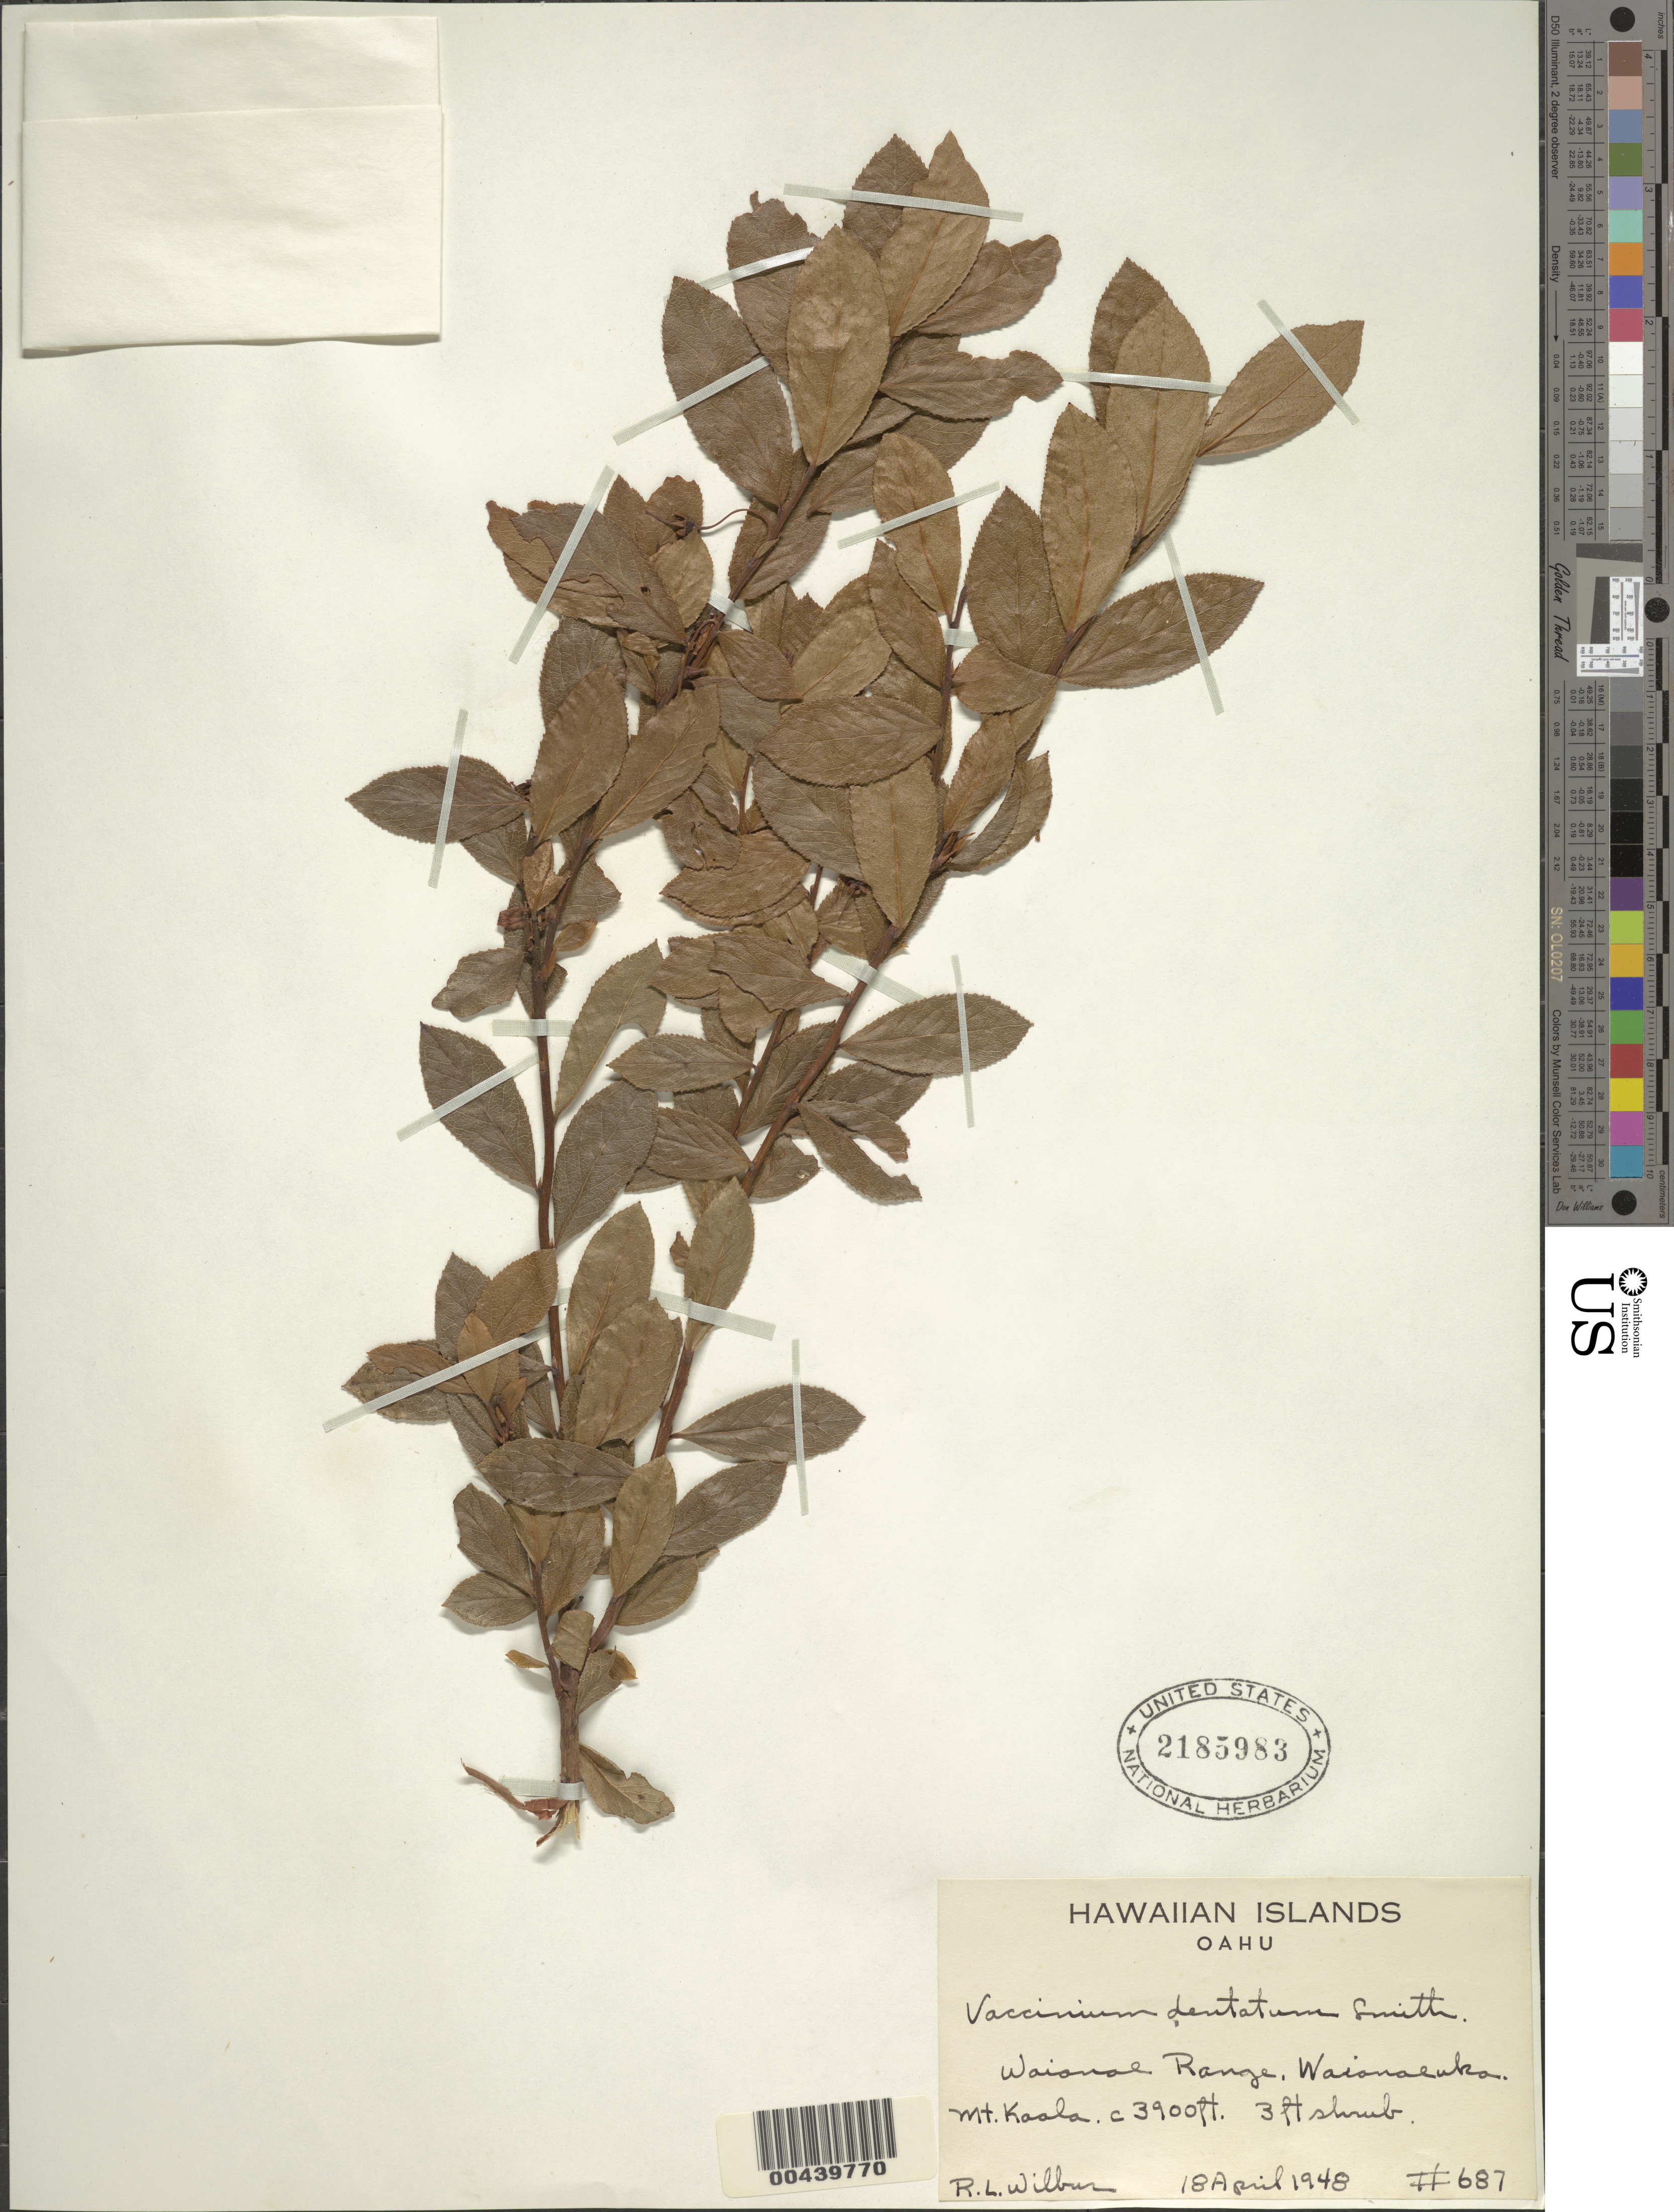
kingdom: Plantae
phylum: Tracheophyta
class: Magnoliopsida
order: Ericales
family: Ericaceae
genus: Vaccinium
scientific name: Vaccinium dentatum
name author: Sm.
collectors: R. L. Wilbur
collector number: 687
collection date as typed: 18 Apr 1948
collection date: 1948-04-18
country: United States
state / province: Hawaii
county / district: Honolulu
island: Oahu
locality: Mt. Kaala, Waianae Range, Waianaeuka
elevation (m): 1189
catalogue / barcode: US 2185983